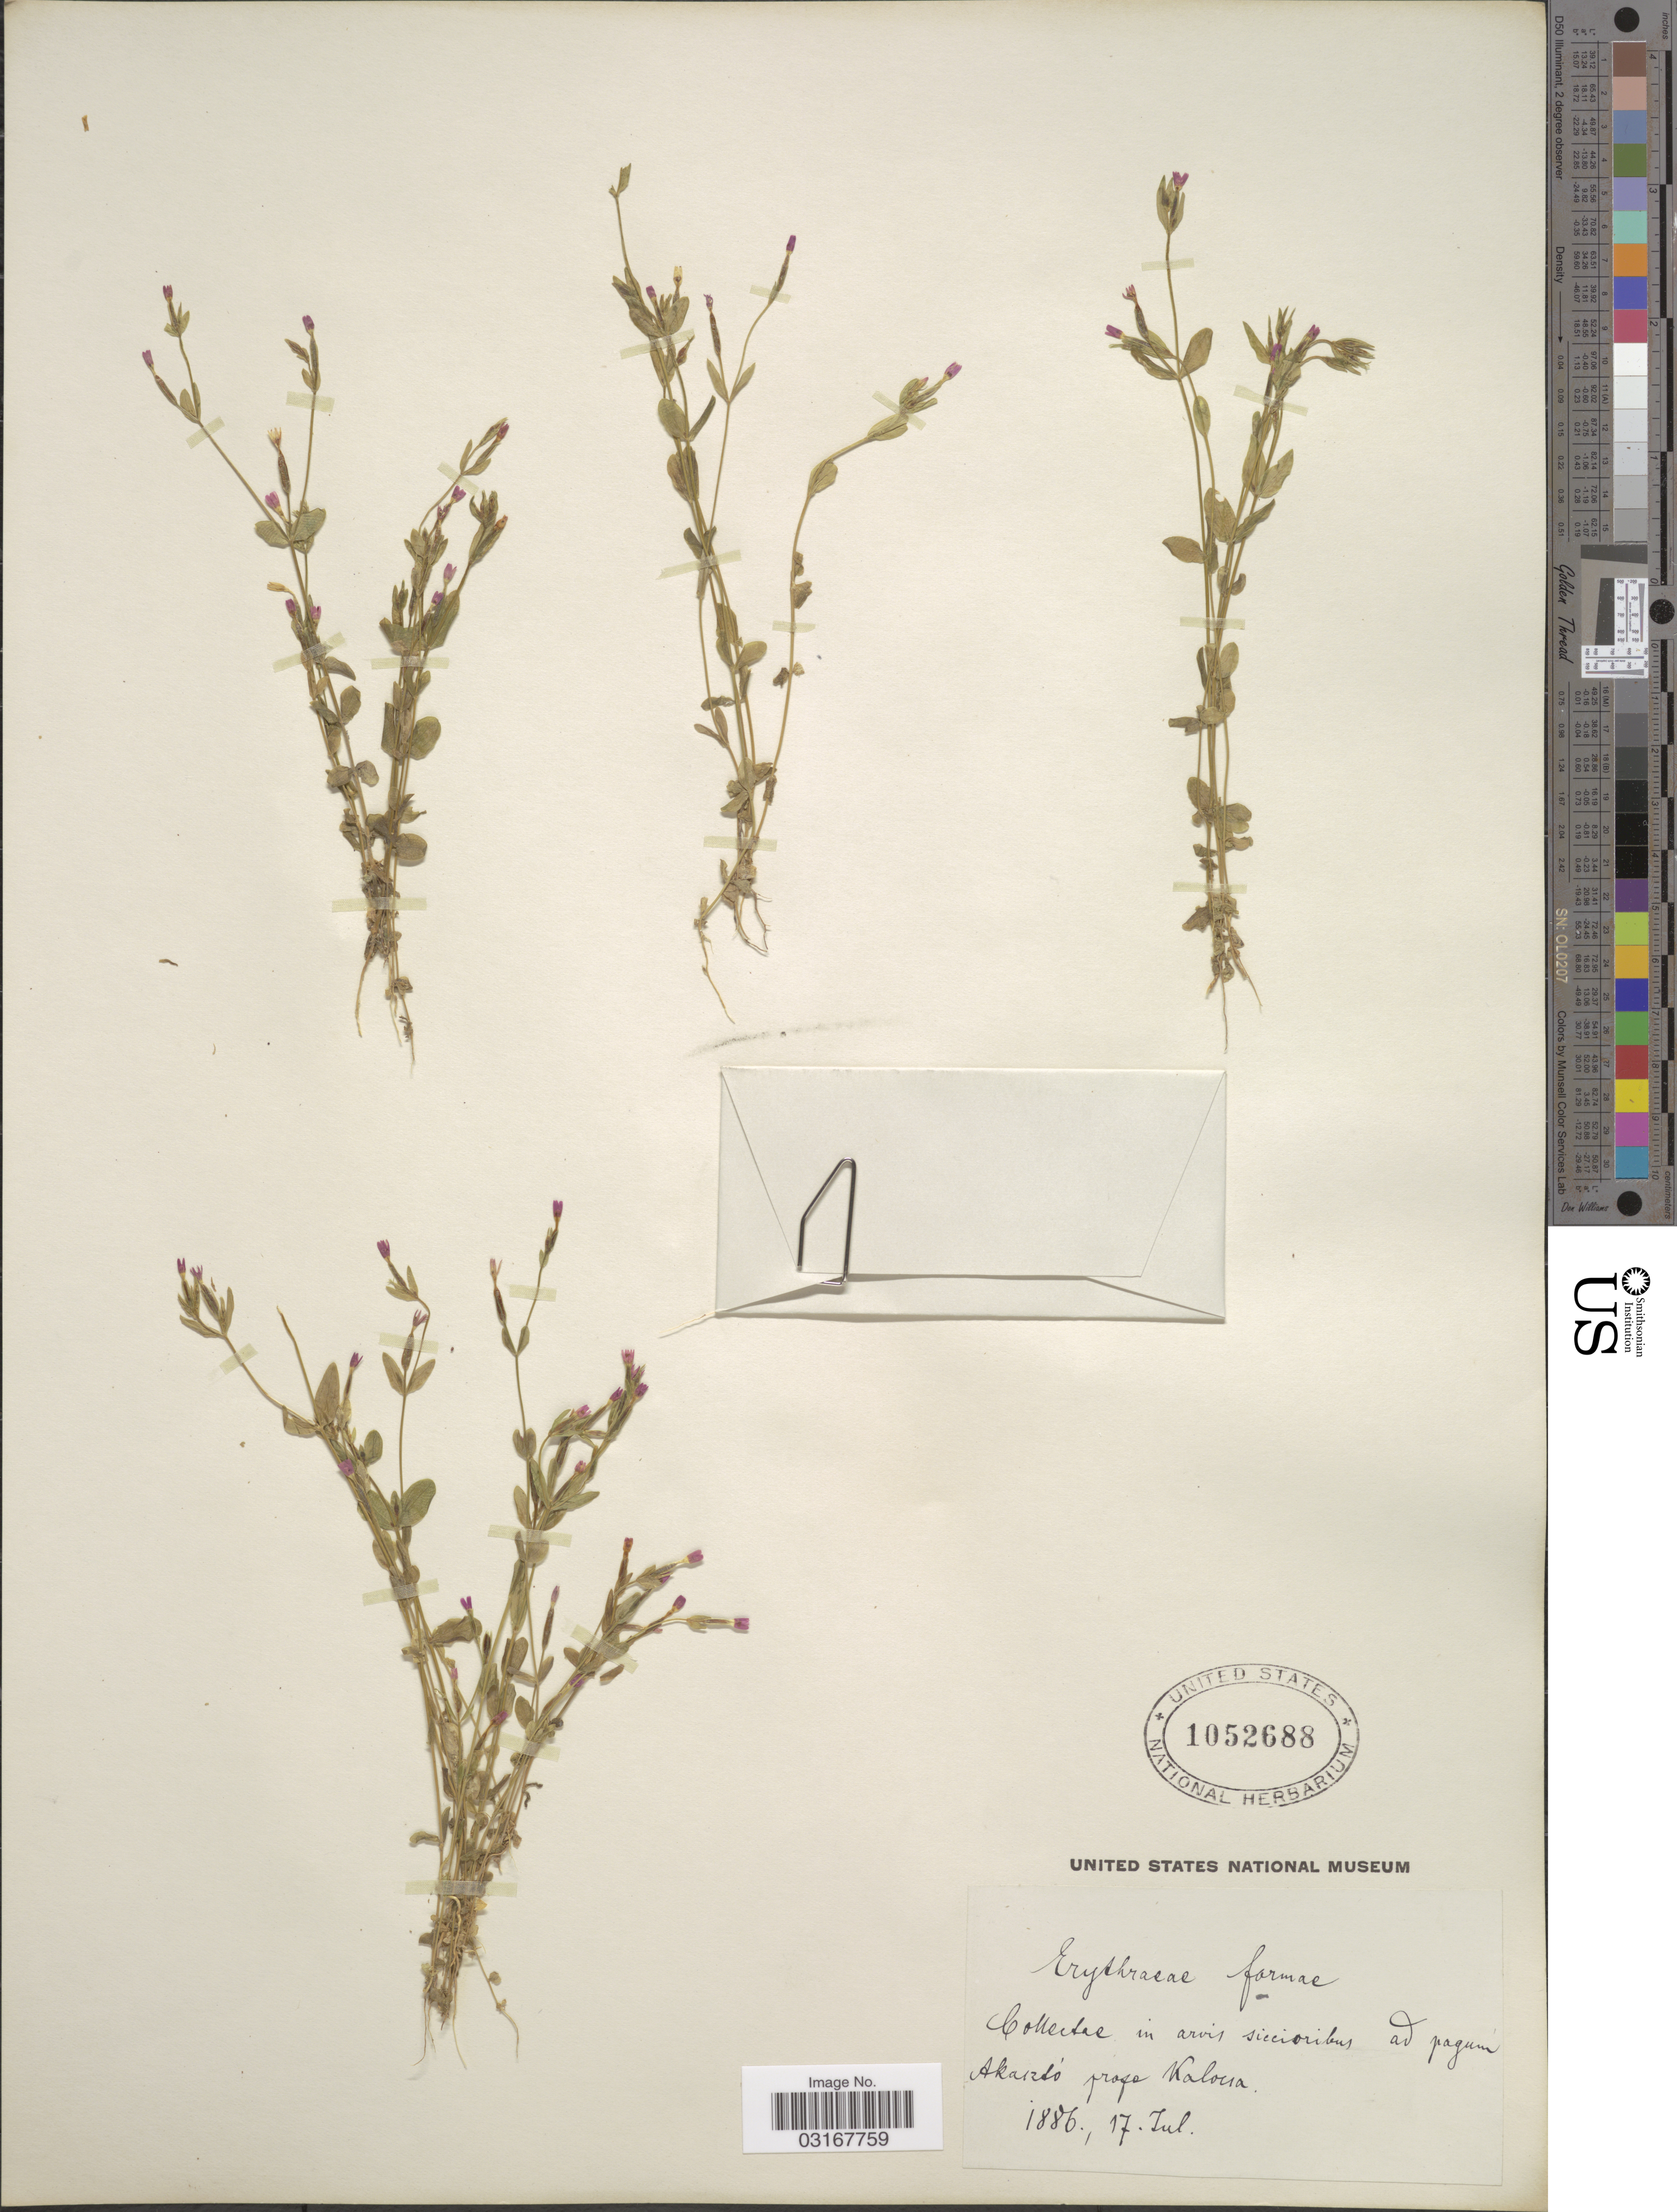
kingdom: Plantae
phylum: Tracheophyta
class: Magnoliopsida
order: Gentianales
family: Gentianaceae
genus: Centaurium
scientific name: Centaurium sp.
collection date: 1886-07-17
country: Hungary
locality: Collectae in arvis siccioribus ad pagum Akazko prope Kalocsa.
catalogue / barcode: US 1052688